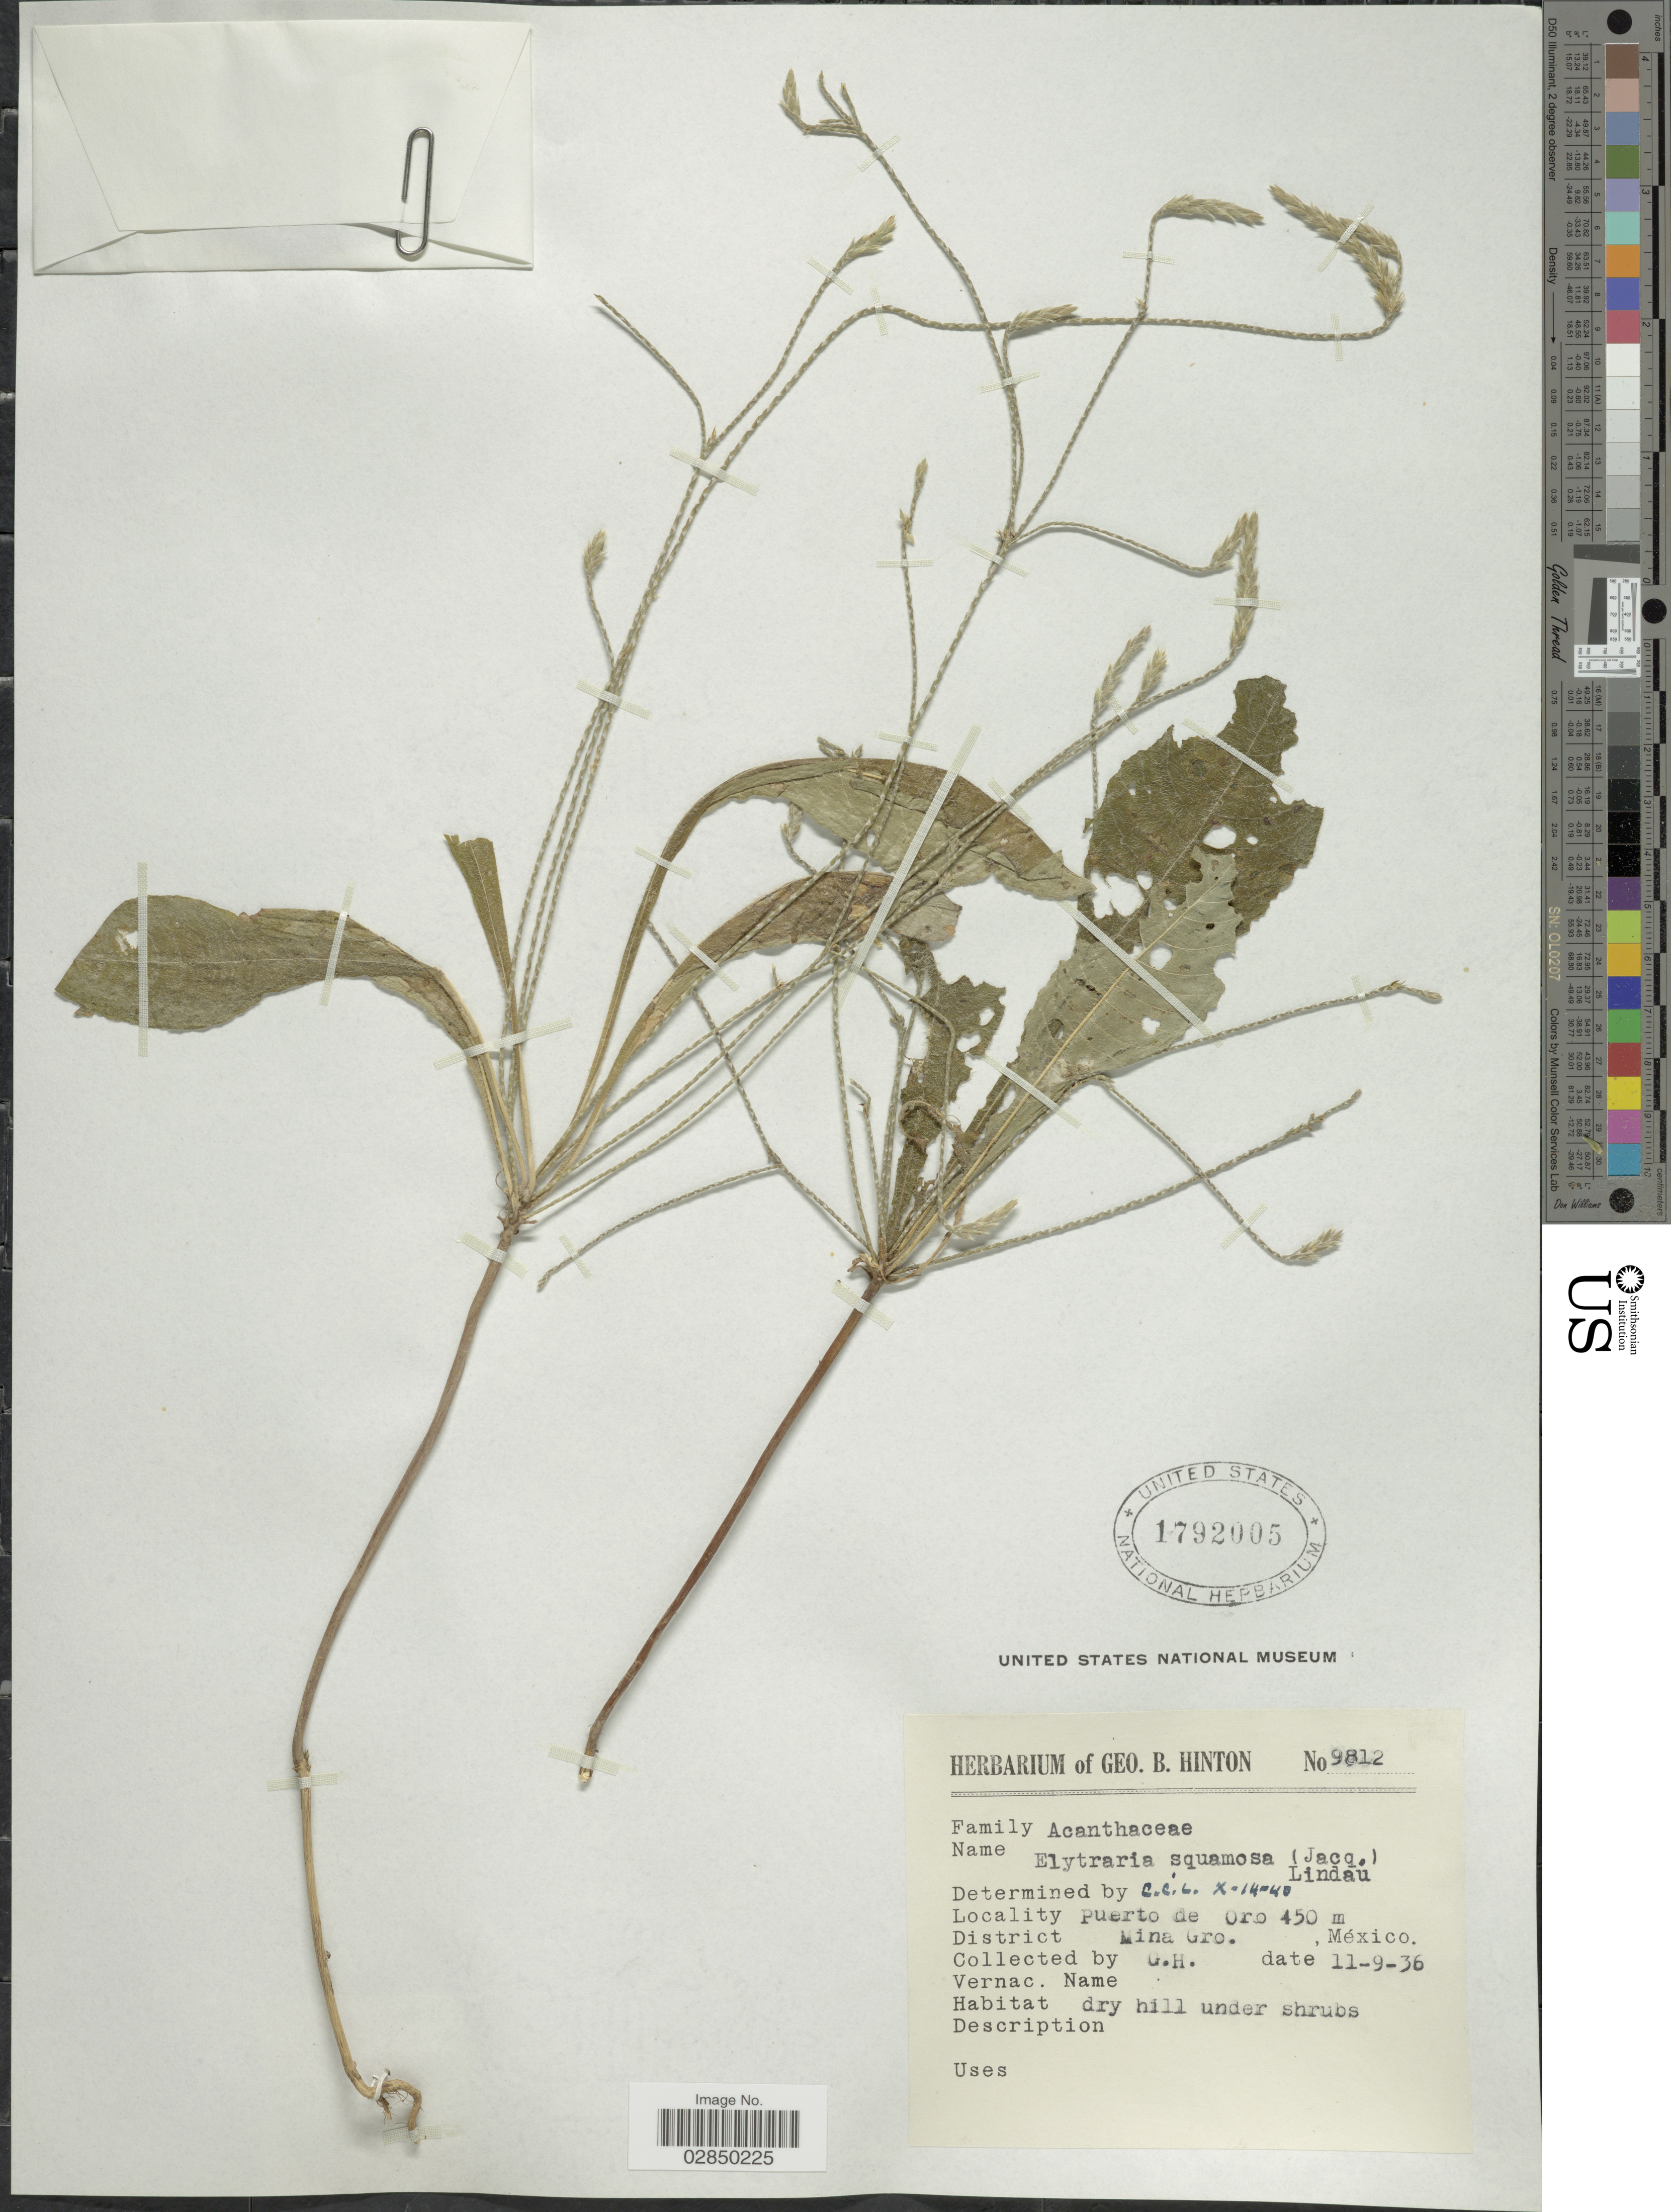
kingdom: Plantae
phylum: Tracheophyta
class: Magnoliopsida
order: Lamiales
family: Acanthaceae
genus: Elytraria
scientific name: Elytraria imbricata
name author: (Vahl) Pers.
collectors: G. B. Hinton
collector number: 9812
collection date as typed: Transcribed d/m/y: 11/9/36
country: Mexico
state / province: Guerrero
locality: Puerto de Oro. District Mina Gro.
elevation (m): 450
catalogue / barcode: US 1792005